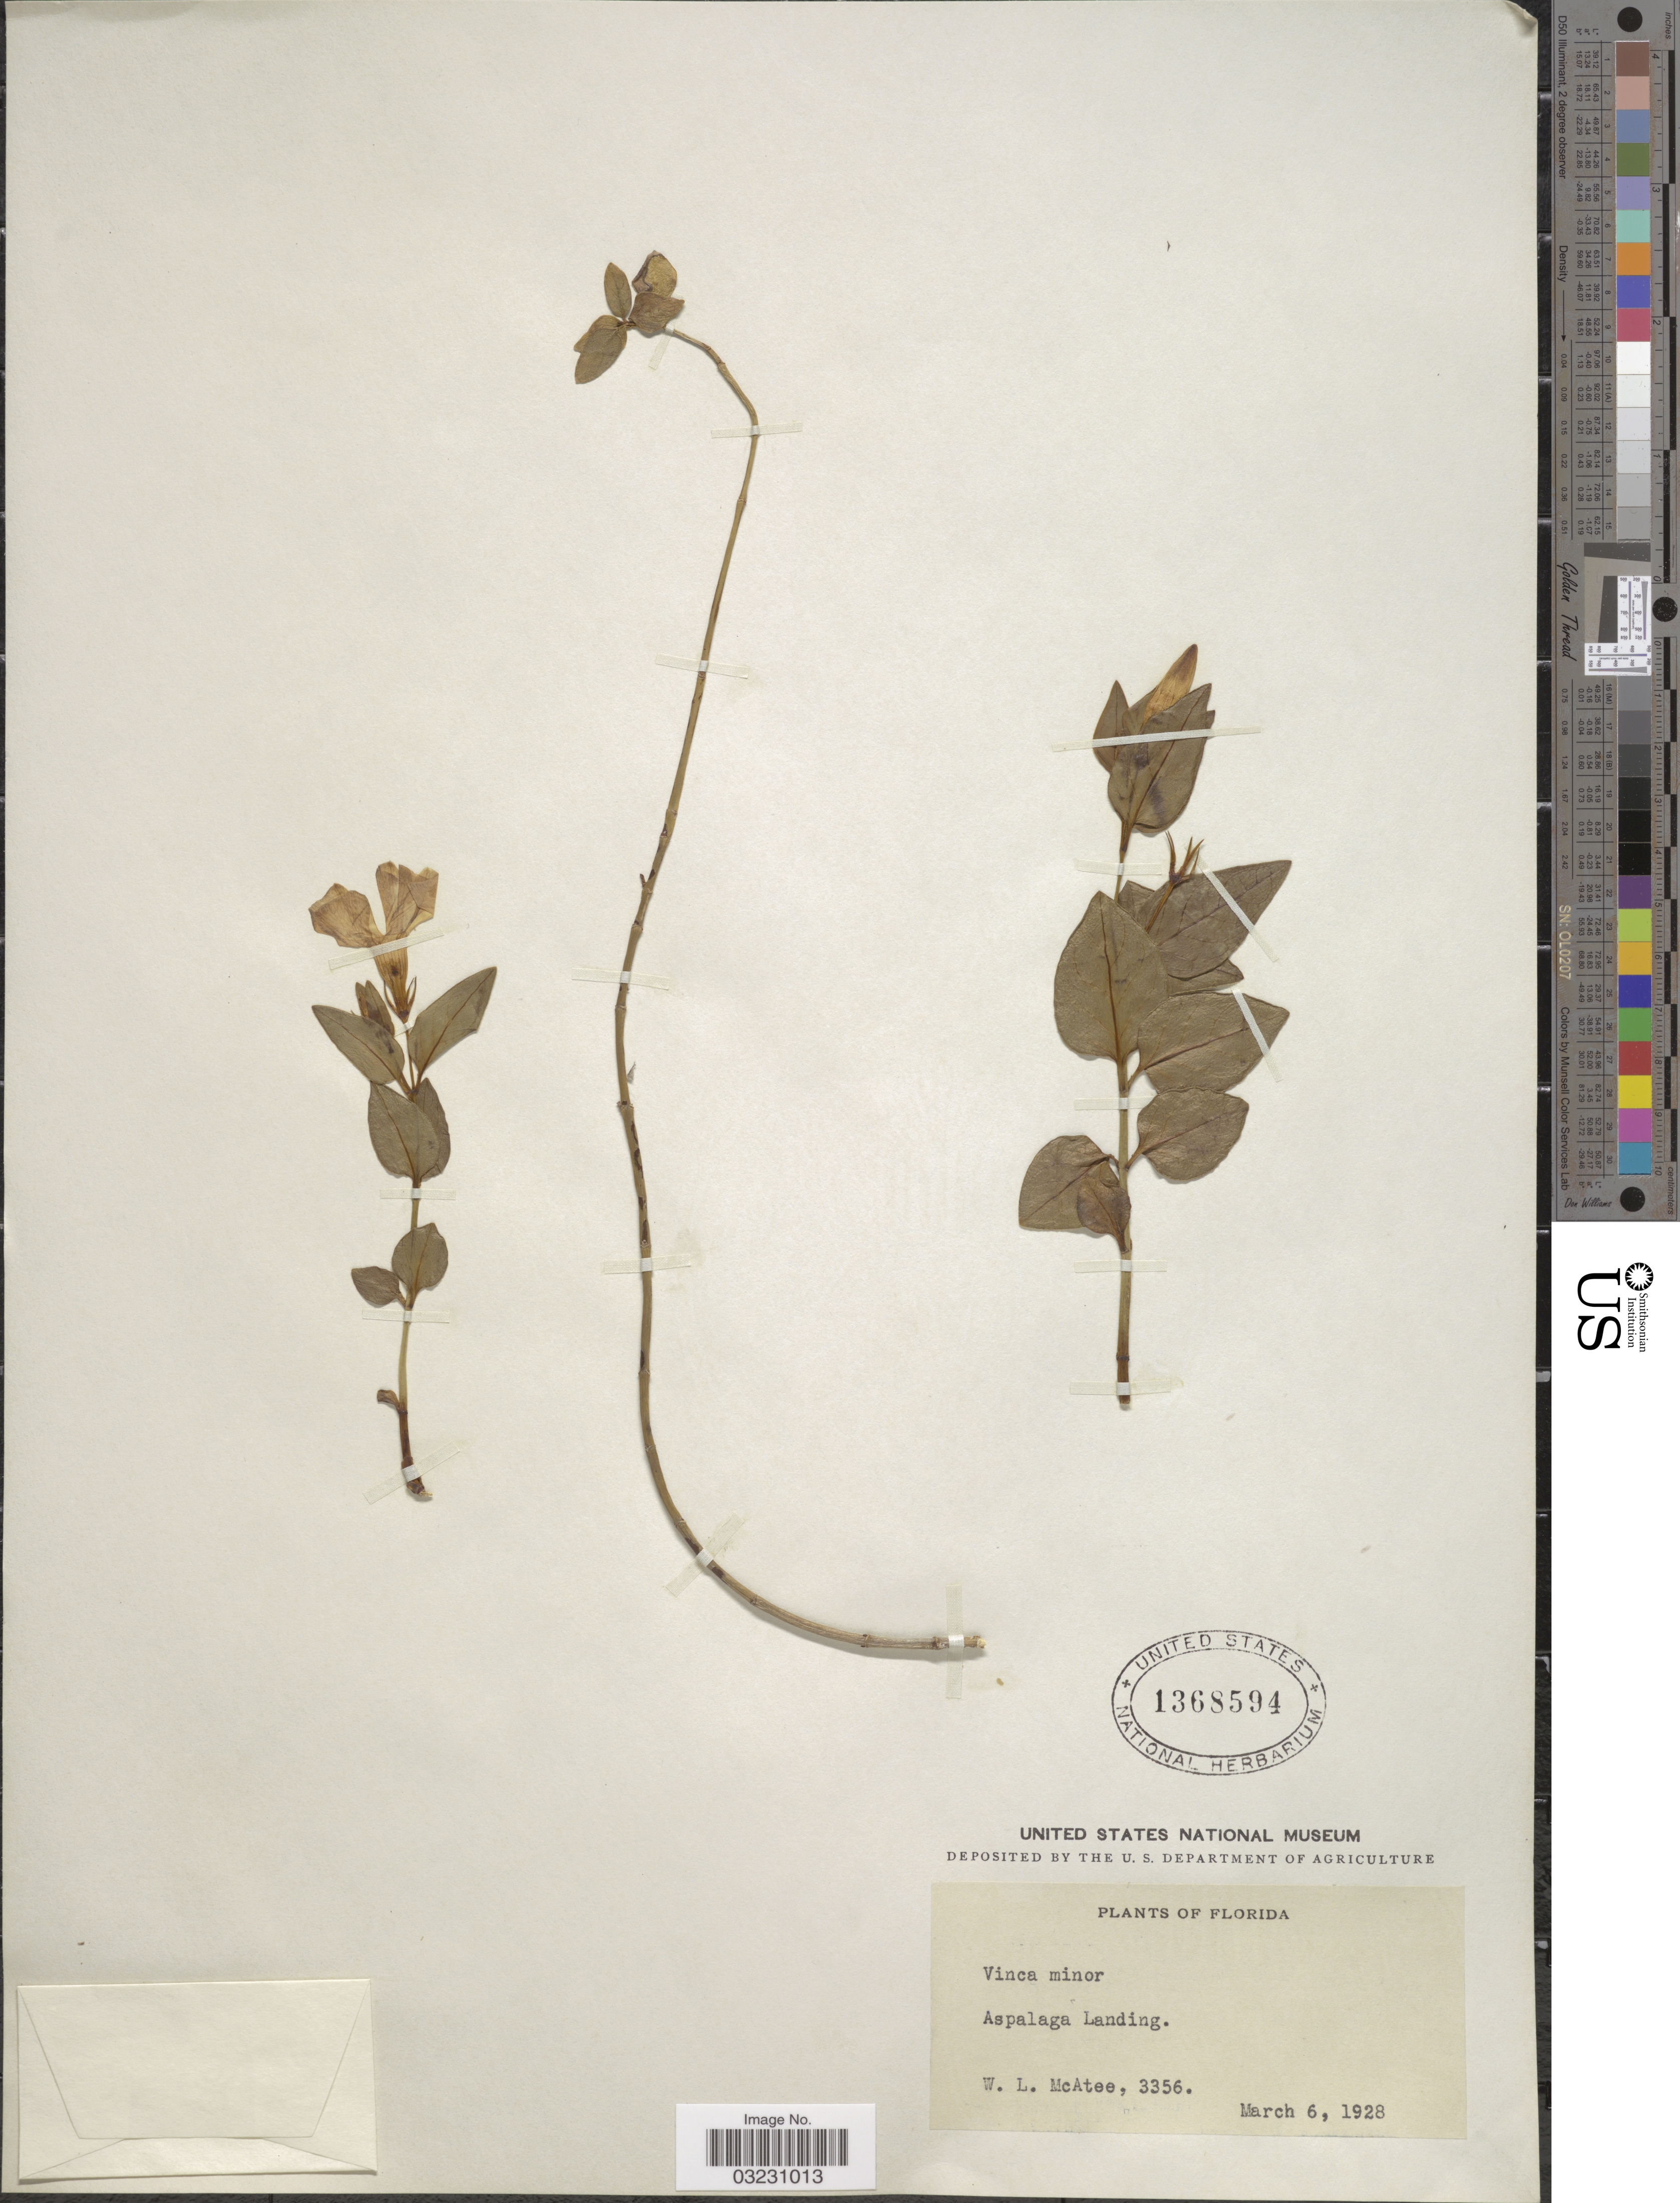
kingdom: Plantae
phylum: Tracheophyta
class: Magnoliopsida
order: Gentianales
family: Apocynaceae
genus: Vinca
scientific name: Vinca minor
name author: L.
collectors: W. McAtee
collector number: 3356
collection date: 1928-03-06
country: United States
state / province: Florida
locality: Aspalaga Landing.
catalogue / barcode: US 1368594